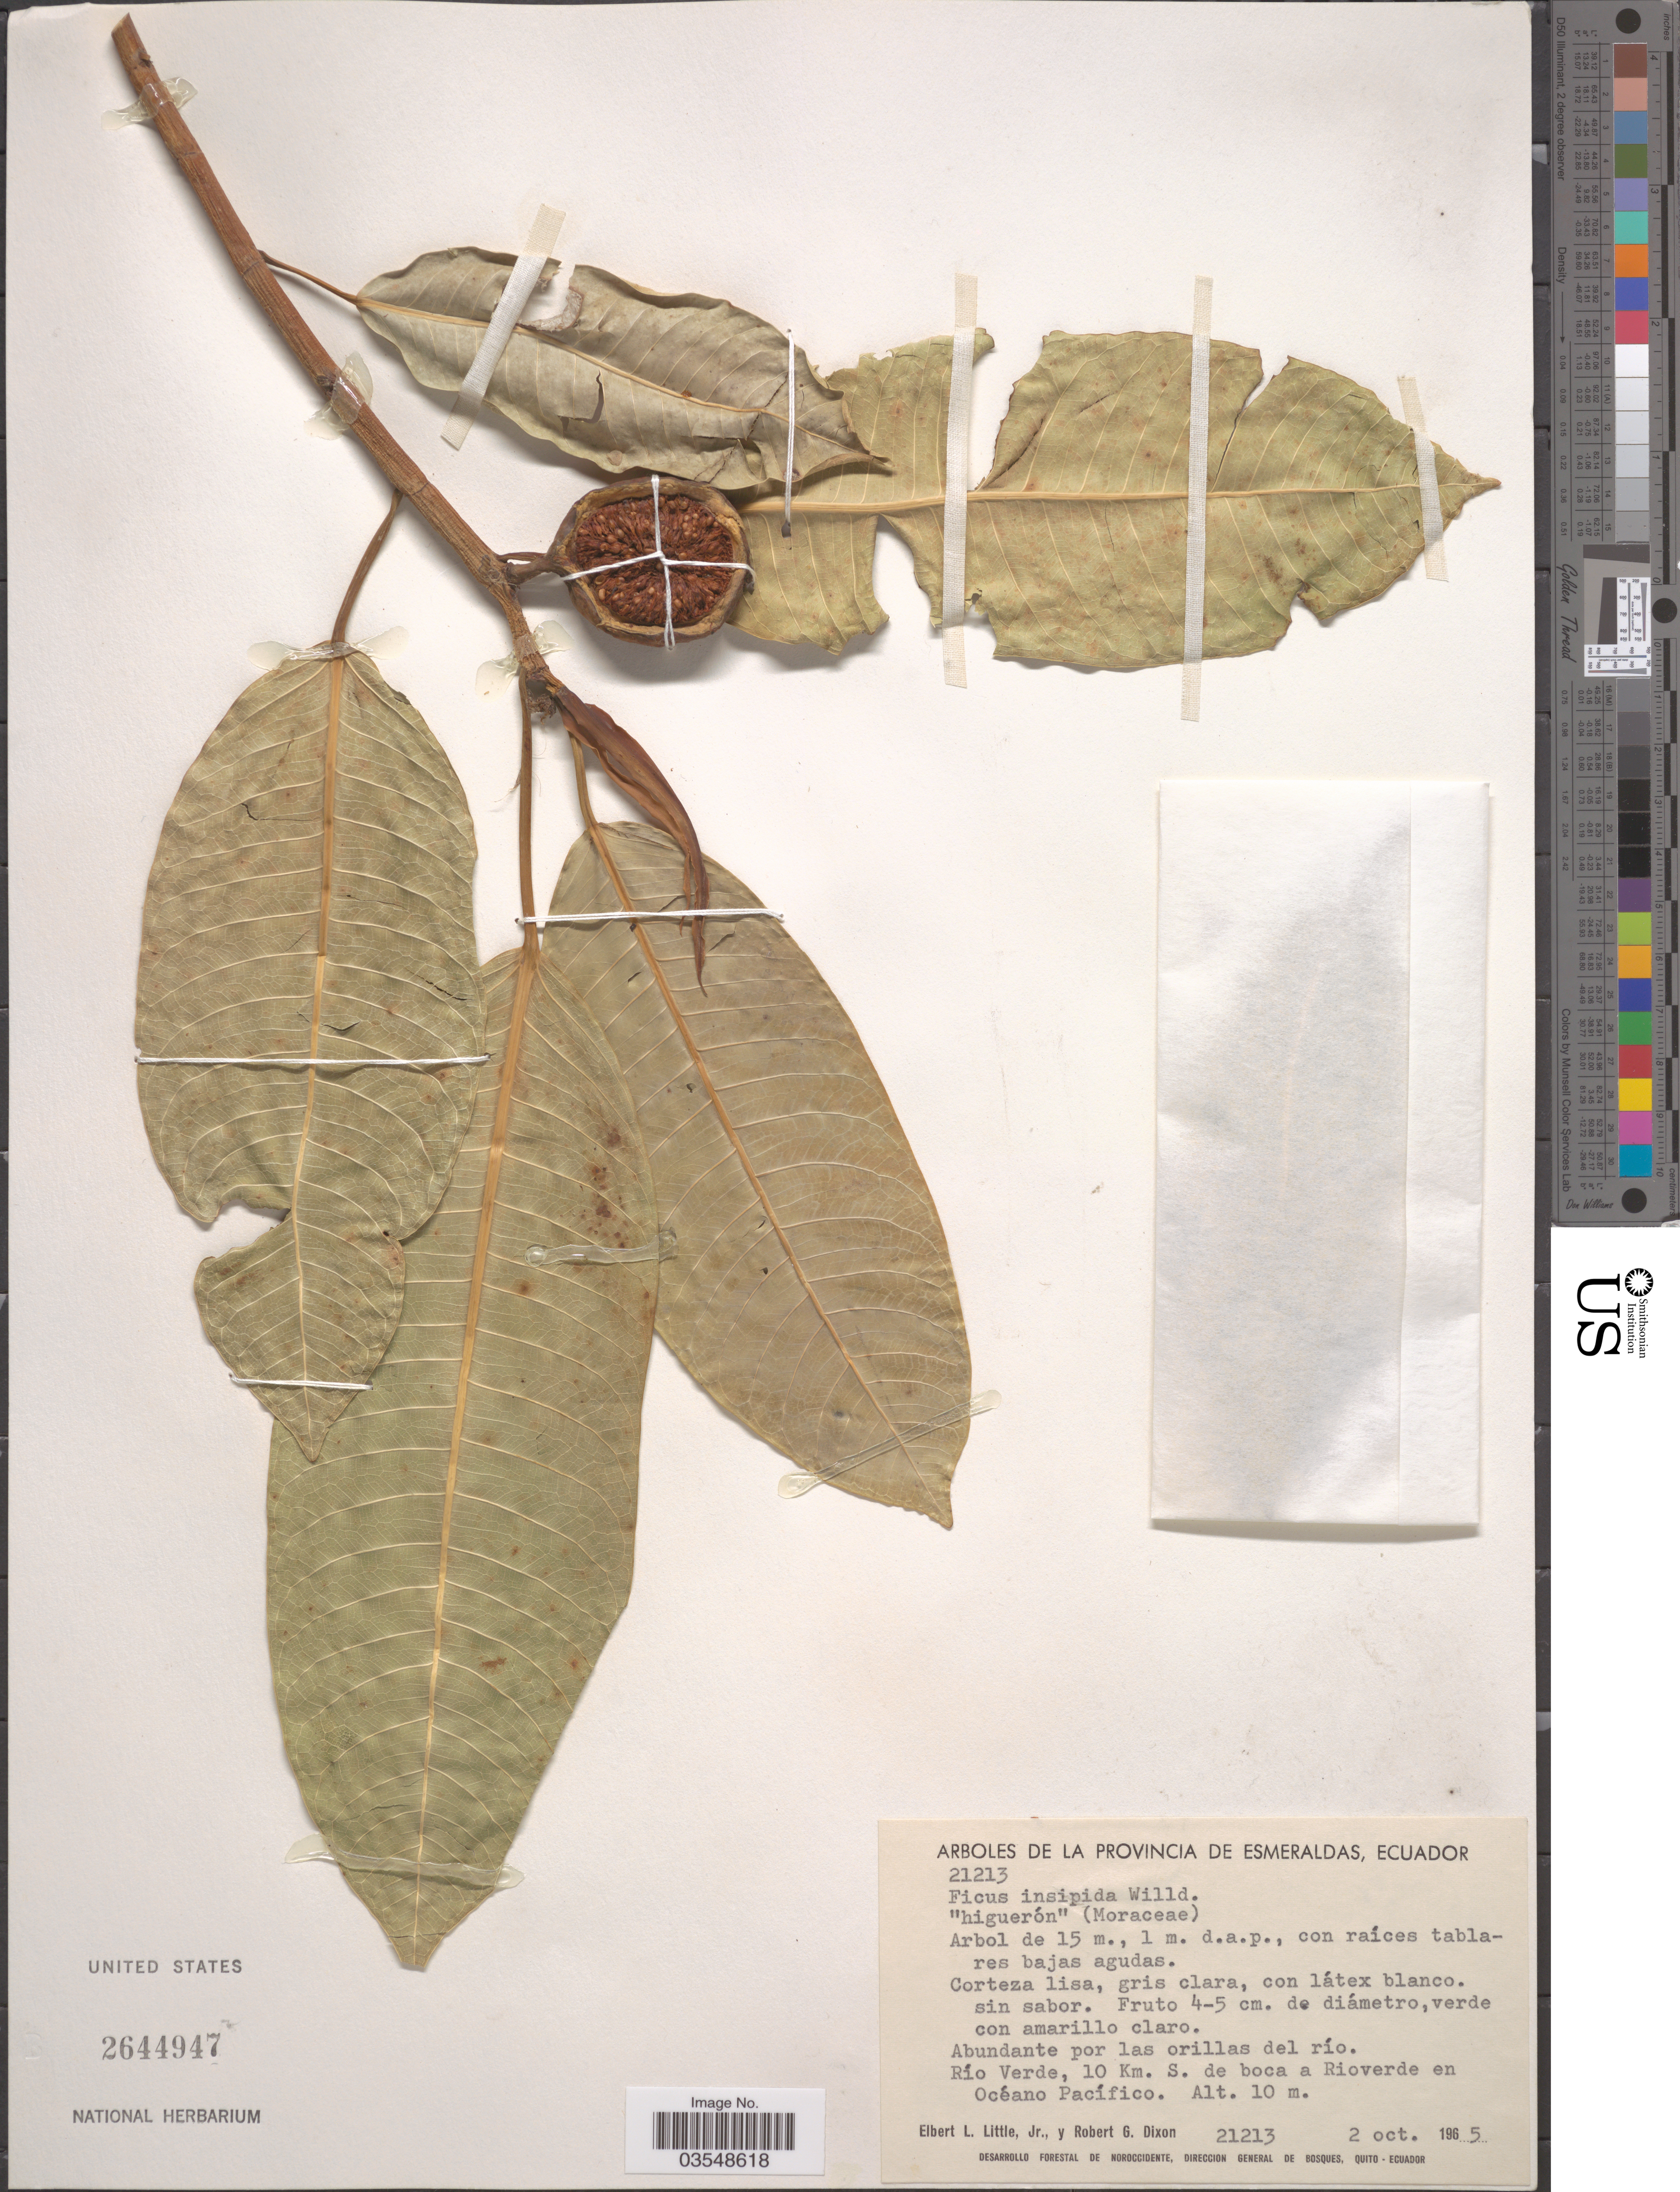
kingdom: Plantae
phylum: Tracheophyta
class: Magnoliopsida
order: Rosales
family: Moraceae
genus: Ficus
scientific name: Ficus insipida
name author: Willd.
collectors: E. L. Little & R. G. Dixon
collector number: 21213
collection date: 1965-10-02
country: Ecuador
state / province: Esmeraldas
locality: Río Verde, 10 Km. S. de boca a Rioverde en Océano Pacífico.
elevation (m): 10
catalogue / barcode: US 2644947